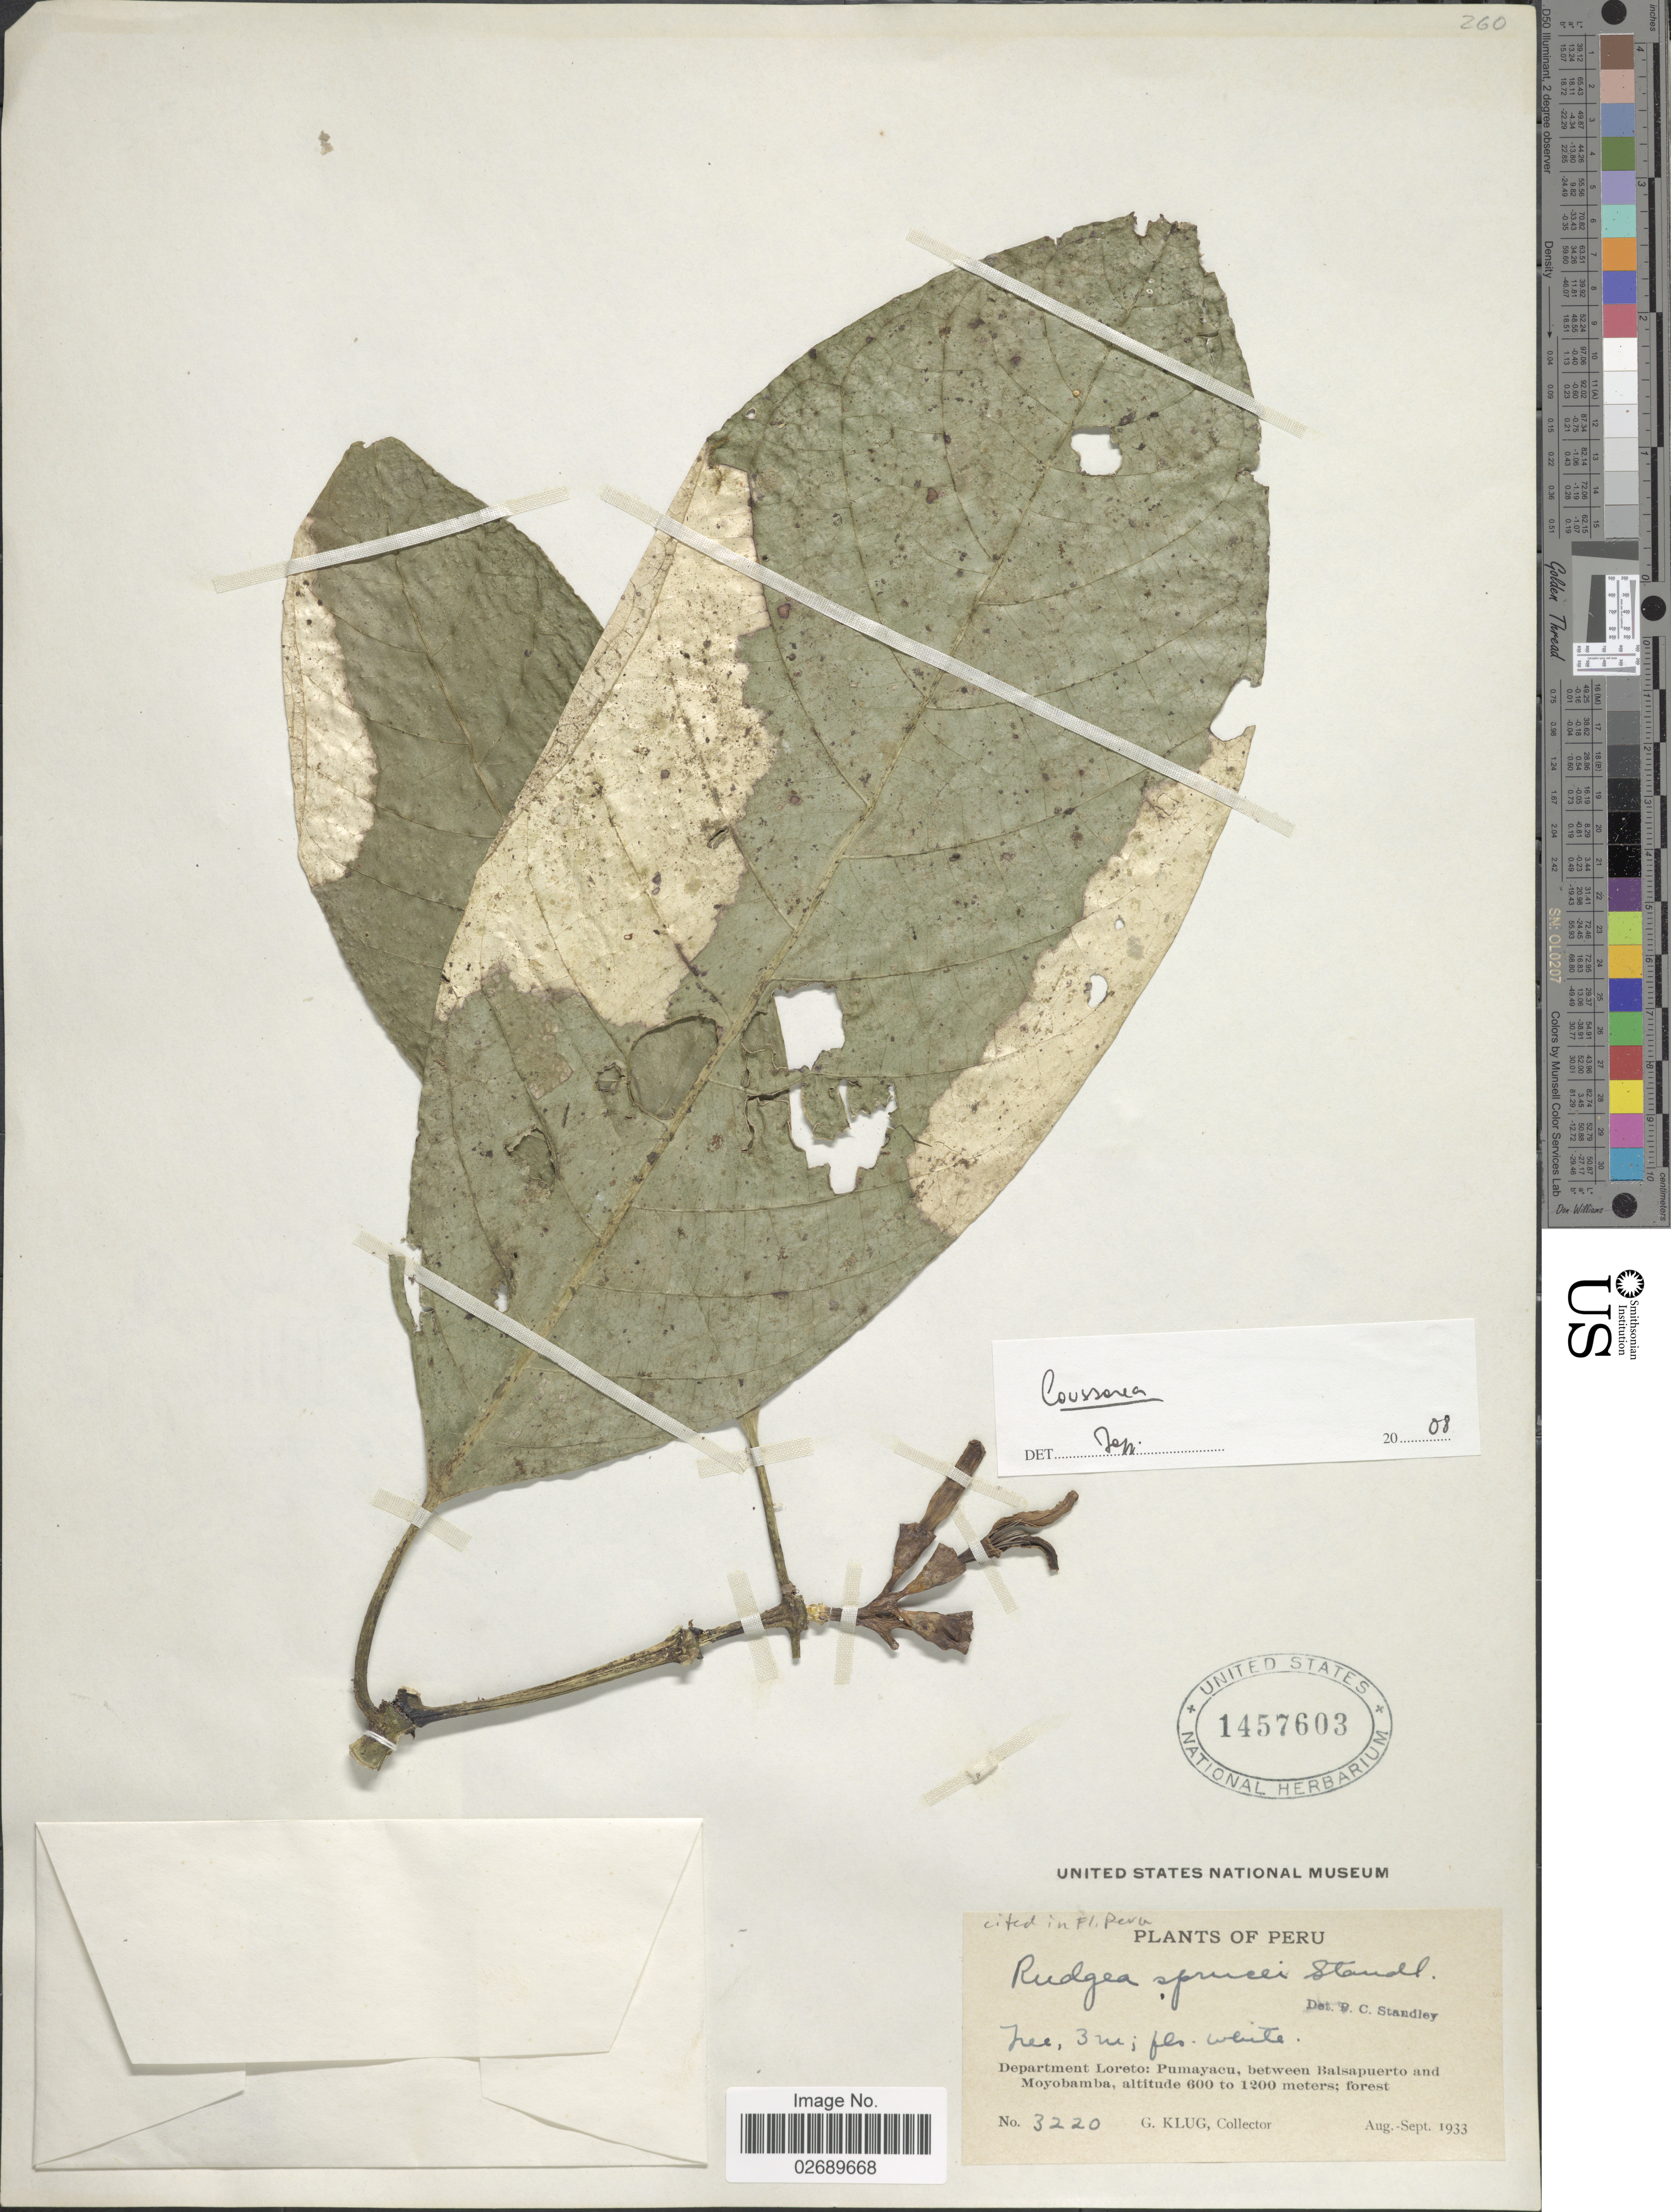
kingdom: Plantae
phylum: Tracheophyta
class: Magnoliopsida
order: Gentianales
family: Rubiaceae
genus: Coussarea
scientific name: Coussarea sp.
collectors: G. Klug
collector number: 3220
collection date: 1933-08/1933-09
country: Peru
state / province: Loreto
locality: Pumayacu, between Balsapuerto and Moyobamba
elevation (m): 600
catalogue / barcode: US 1457603